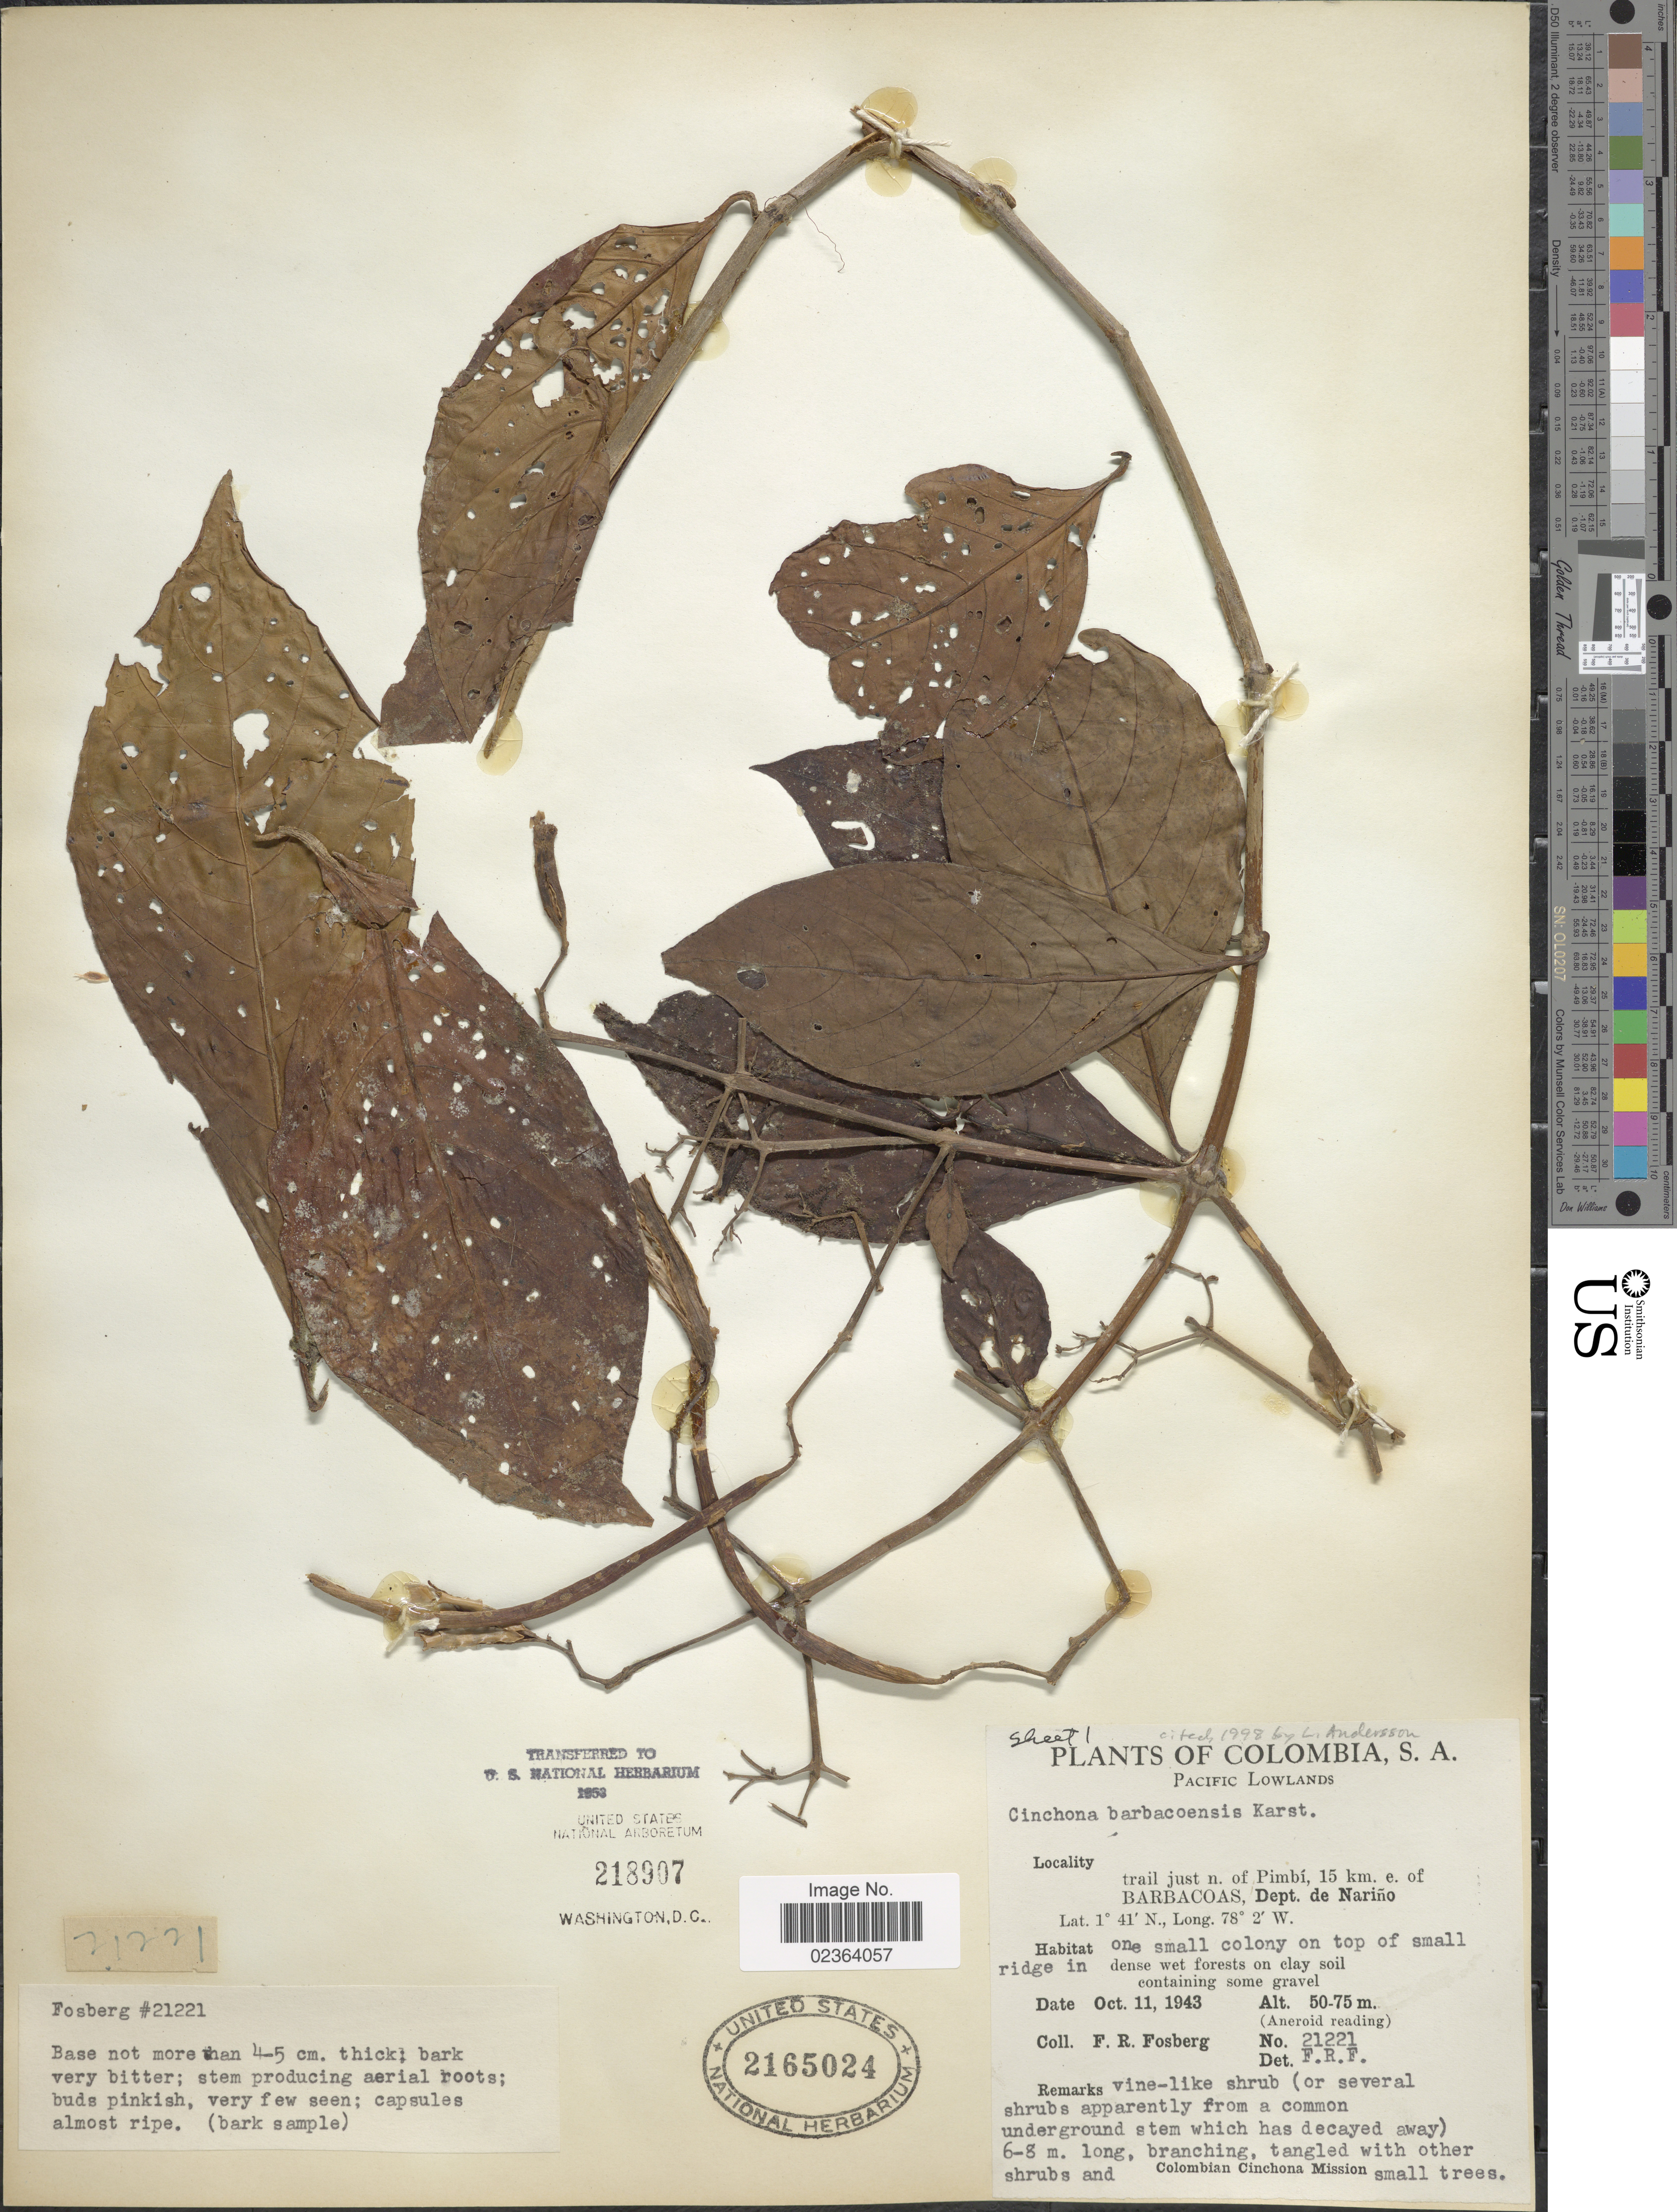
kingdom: Plantae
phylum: Tracheophyta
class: Magnoliopsida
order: Gentianales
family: Rubiaceae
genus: Cinchona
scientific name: Cinchona barbacoensis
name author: L.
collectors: F. R. Fosberg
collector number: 21221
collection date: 1943-10-11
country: Colombia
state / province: Nariño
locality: Pacific Lowlands, trail just n. of Pimbi, 15 km. e. of Barbacoas, Dept. de Narino, Colombia, S.A.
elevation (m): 50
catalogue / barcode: US 2165024